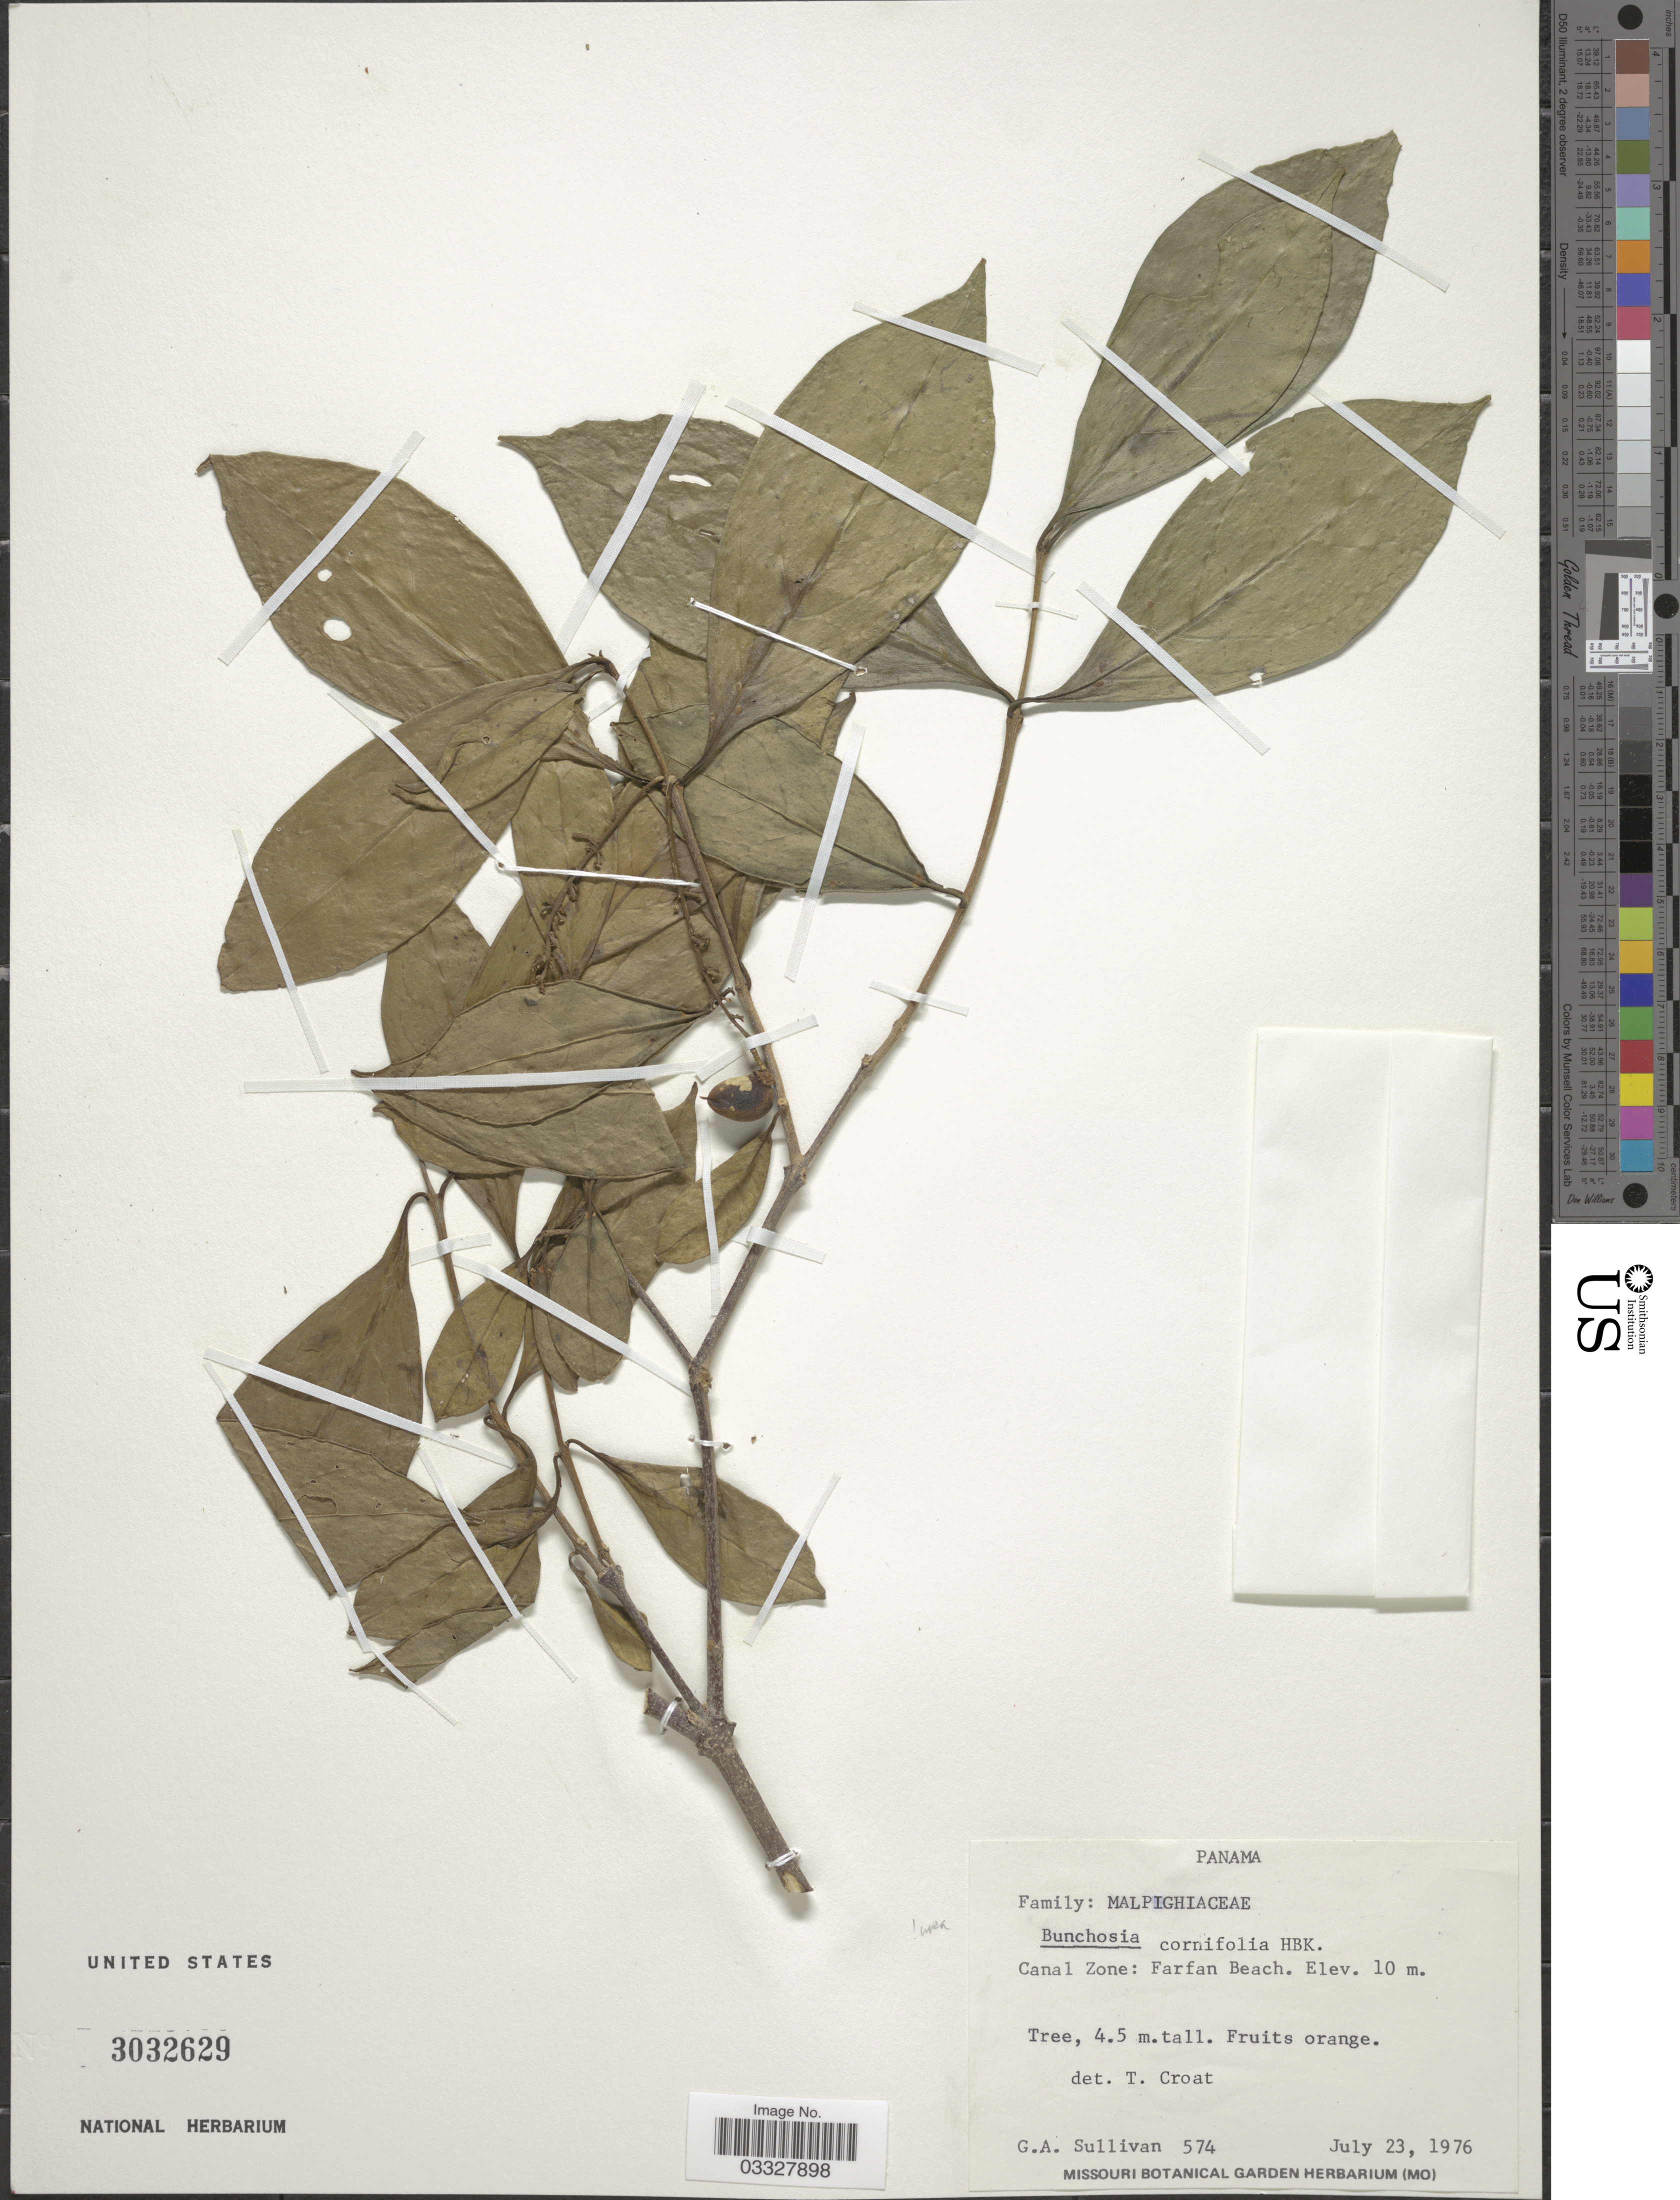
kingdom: Plantae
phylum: Tracheophyta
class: Magnoliopsida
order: Malpighiales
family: Malpighiaceae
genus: Bunchosia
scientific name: Bunchosia cornifolia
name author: Kunth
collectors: G. Sullivan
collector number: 574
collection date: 1976-07-23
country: Panama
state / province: Colón / Panamá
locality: Canal Zone: Farfan Beach.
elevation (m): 10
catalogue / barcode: US 3032629